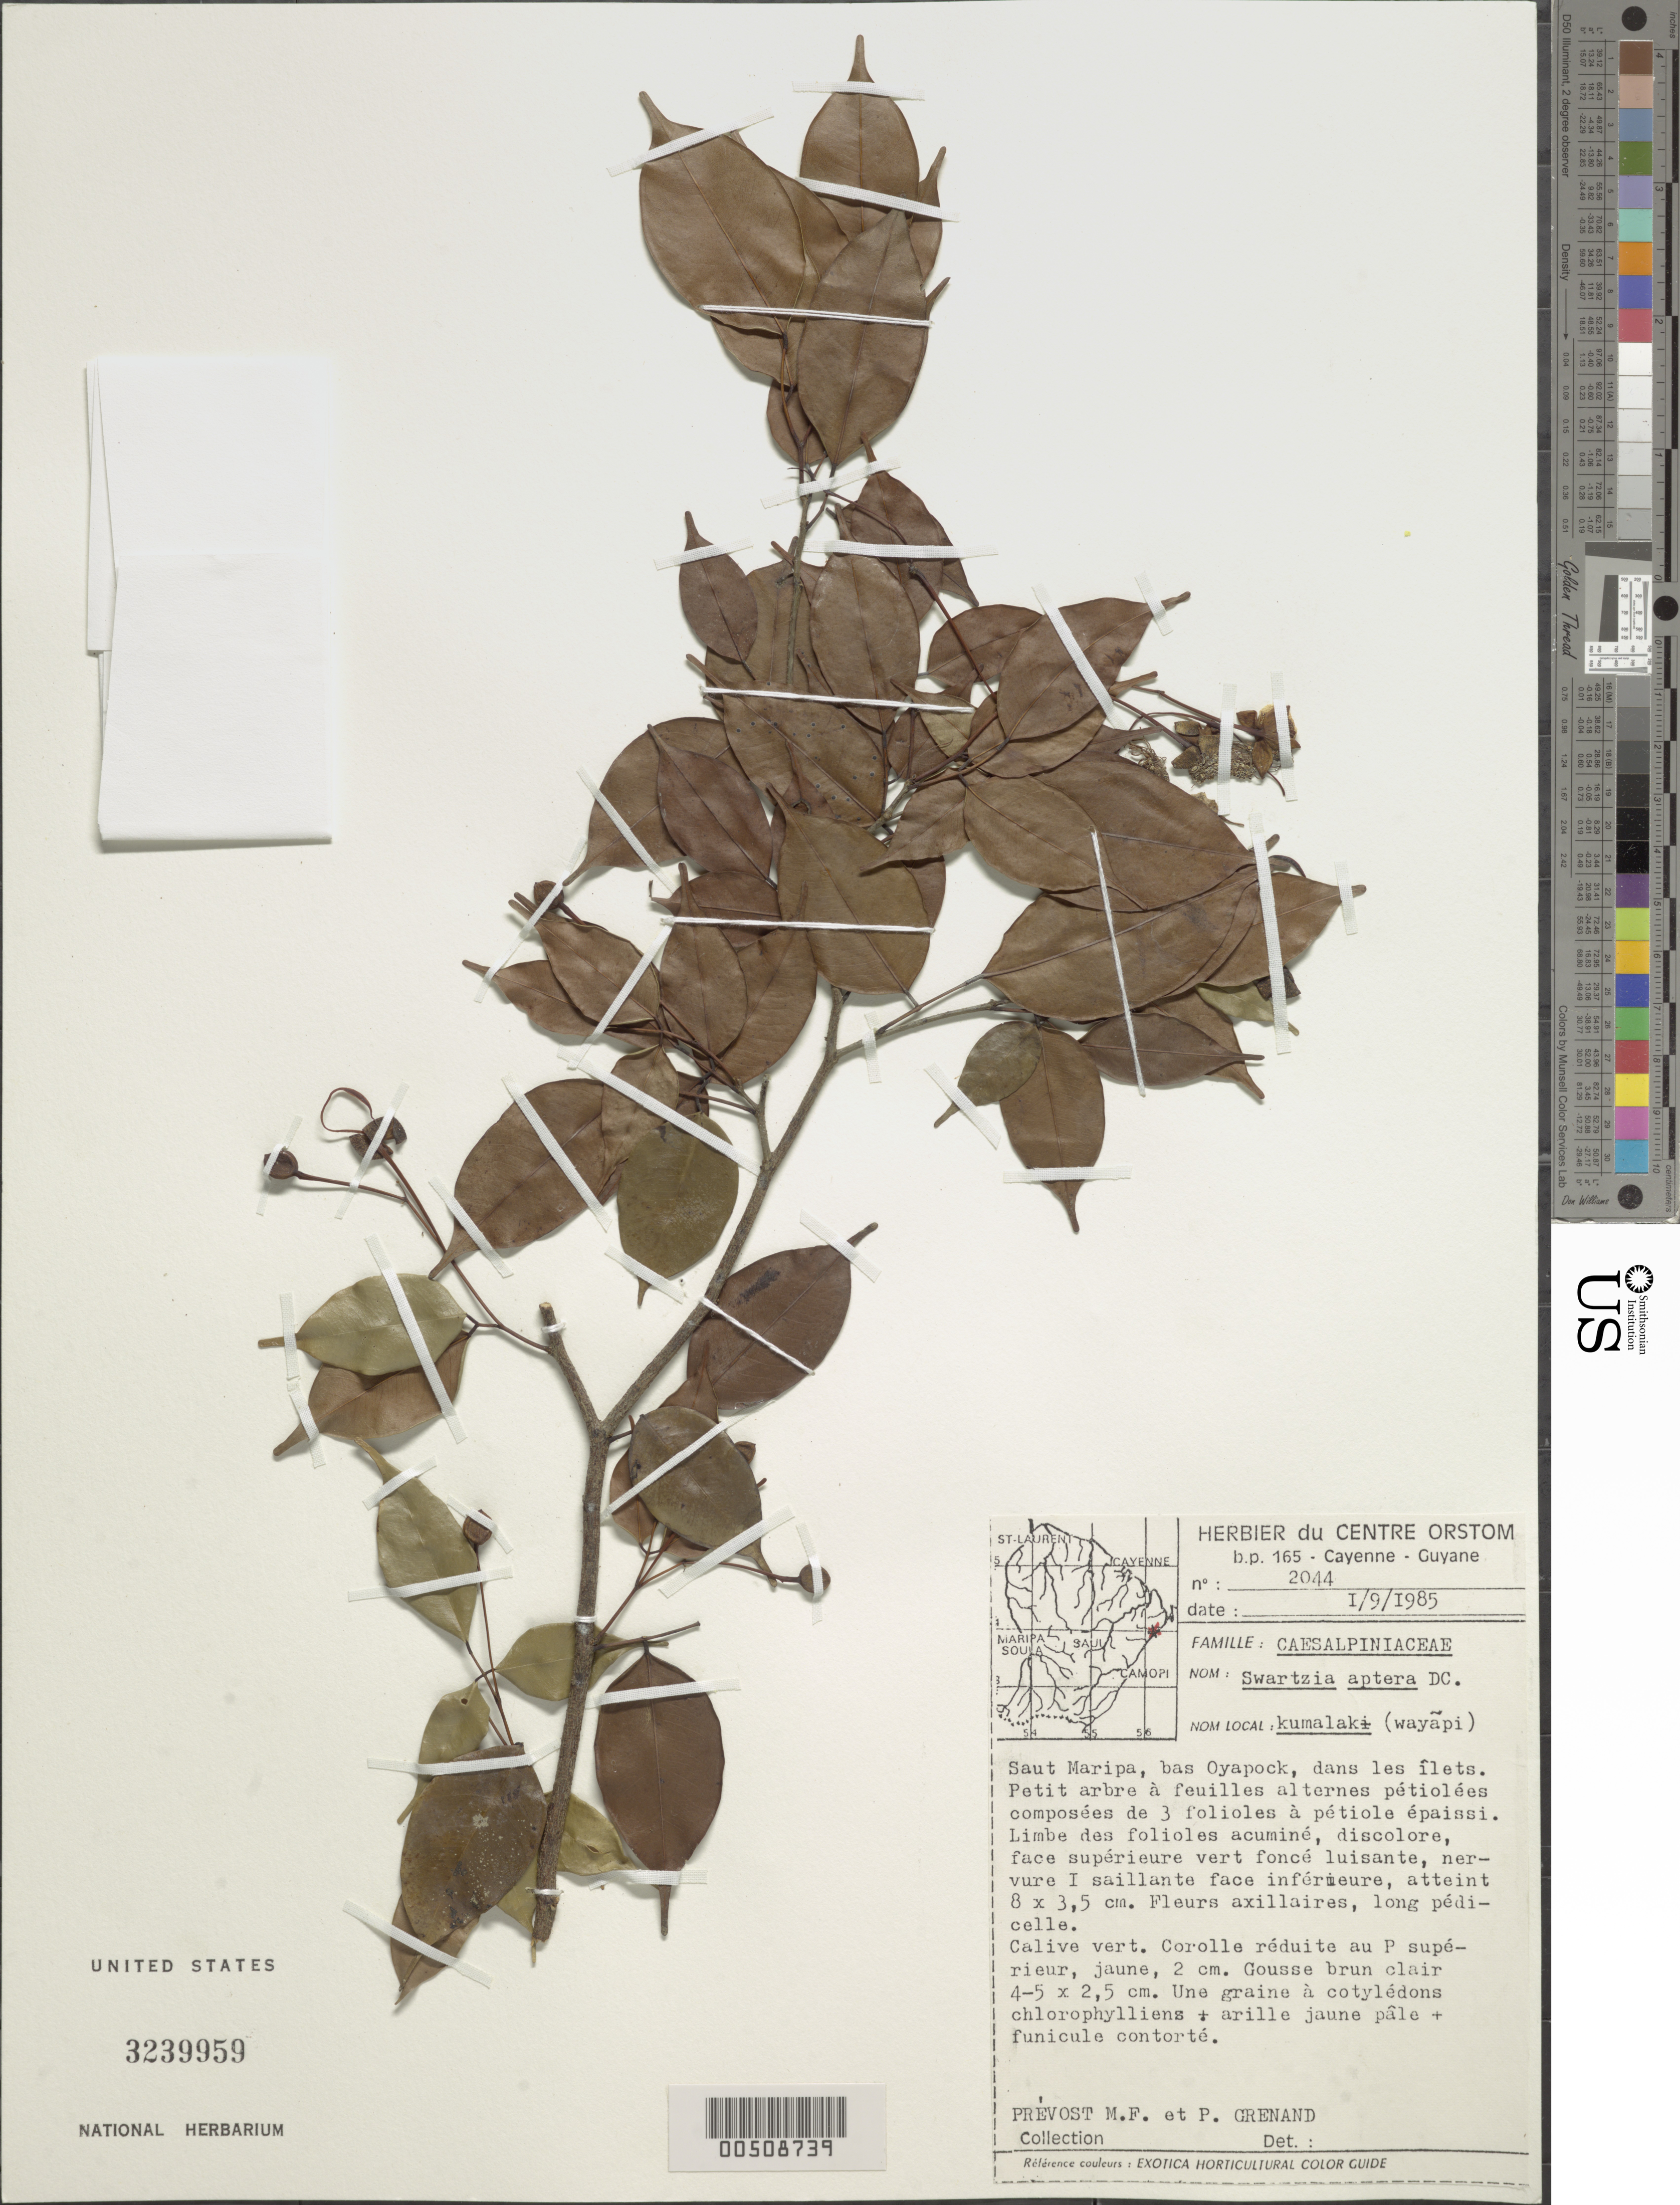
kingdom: Plantae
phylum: Tracheophyta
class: Magnoliopsida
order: Fabales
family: Fabaceae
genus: Swartzia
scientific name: Swartzia aptera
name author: DC.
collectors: M.-F. Prévost & P. Grenand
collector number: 2044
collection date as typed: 09 Jan 1985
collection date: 1985-01-09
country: French Guiana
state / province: Cayenne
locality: Saut maripa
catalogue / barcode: US 3239959